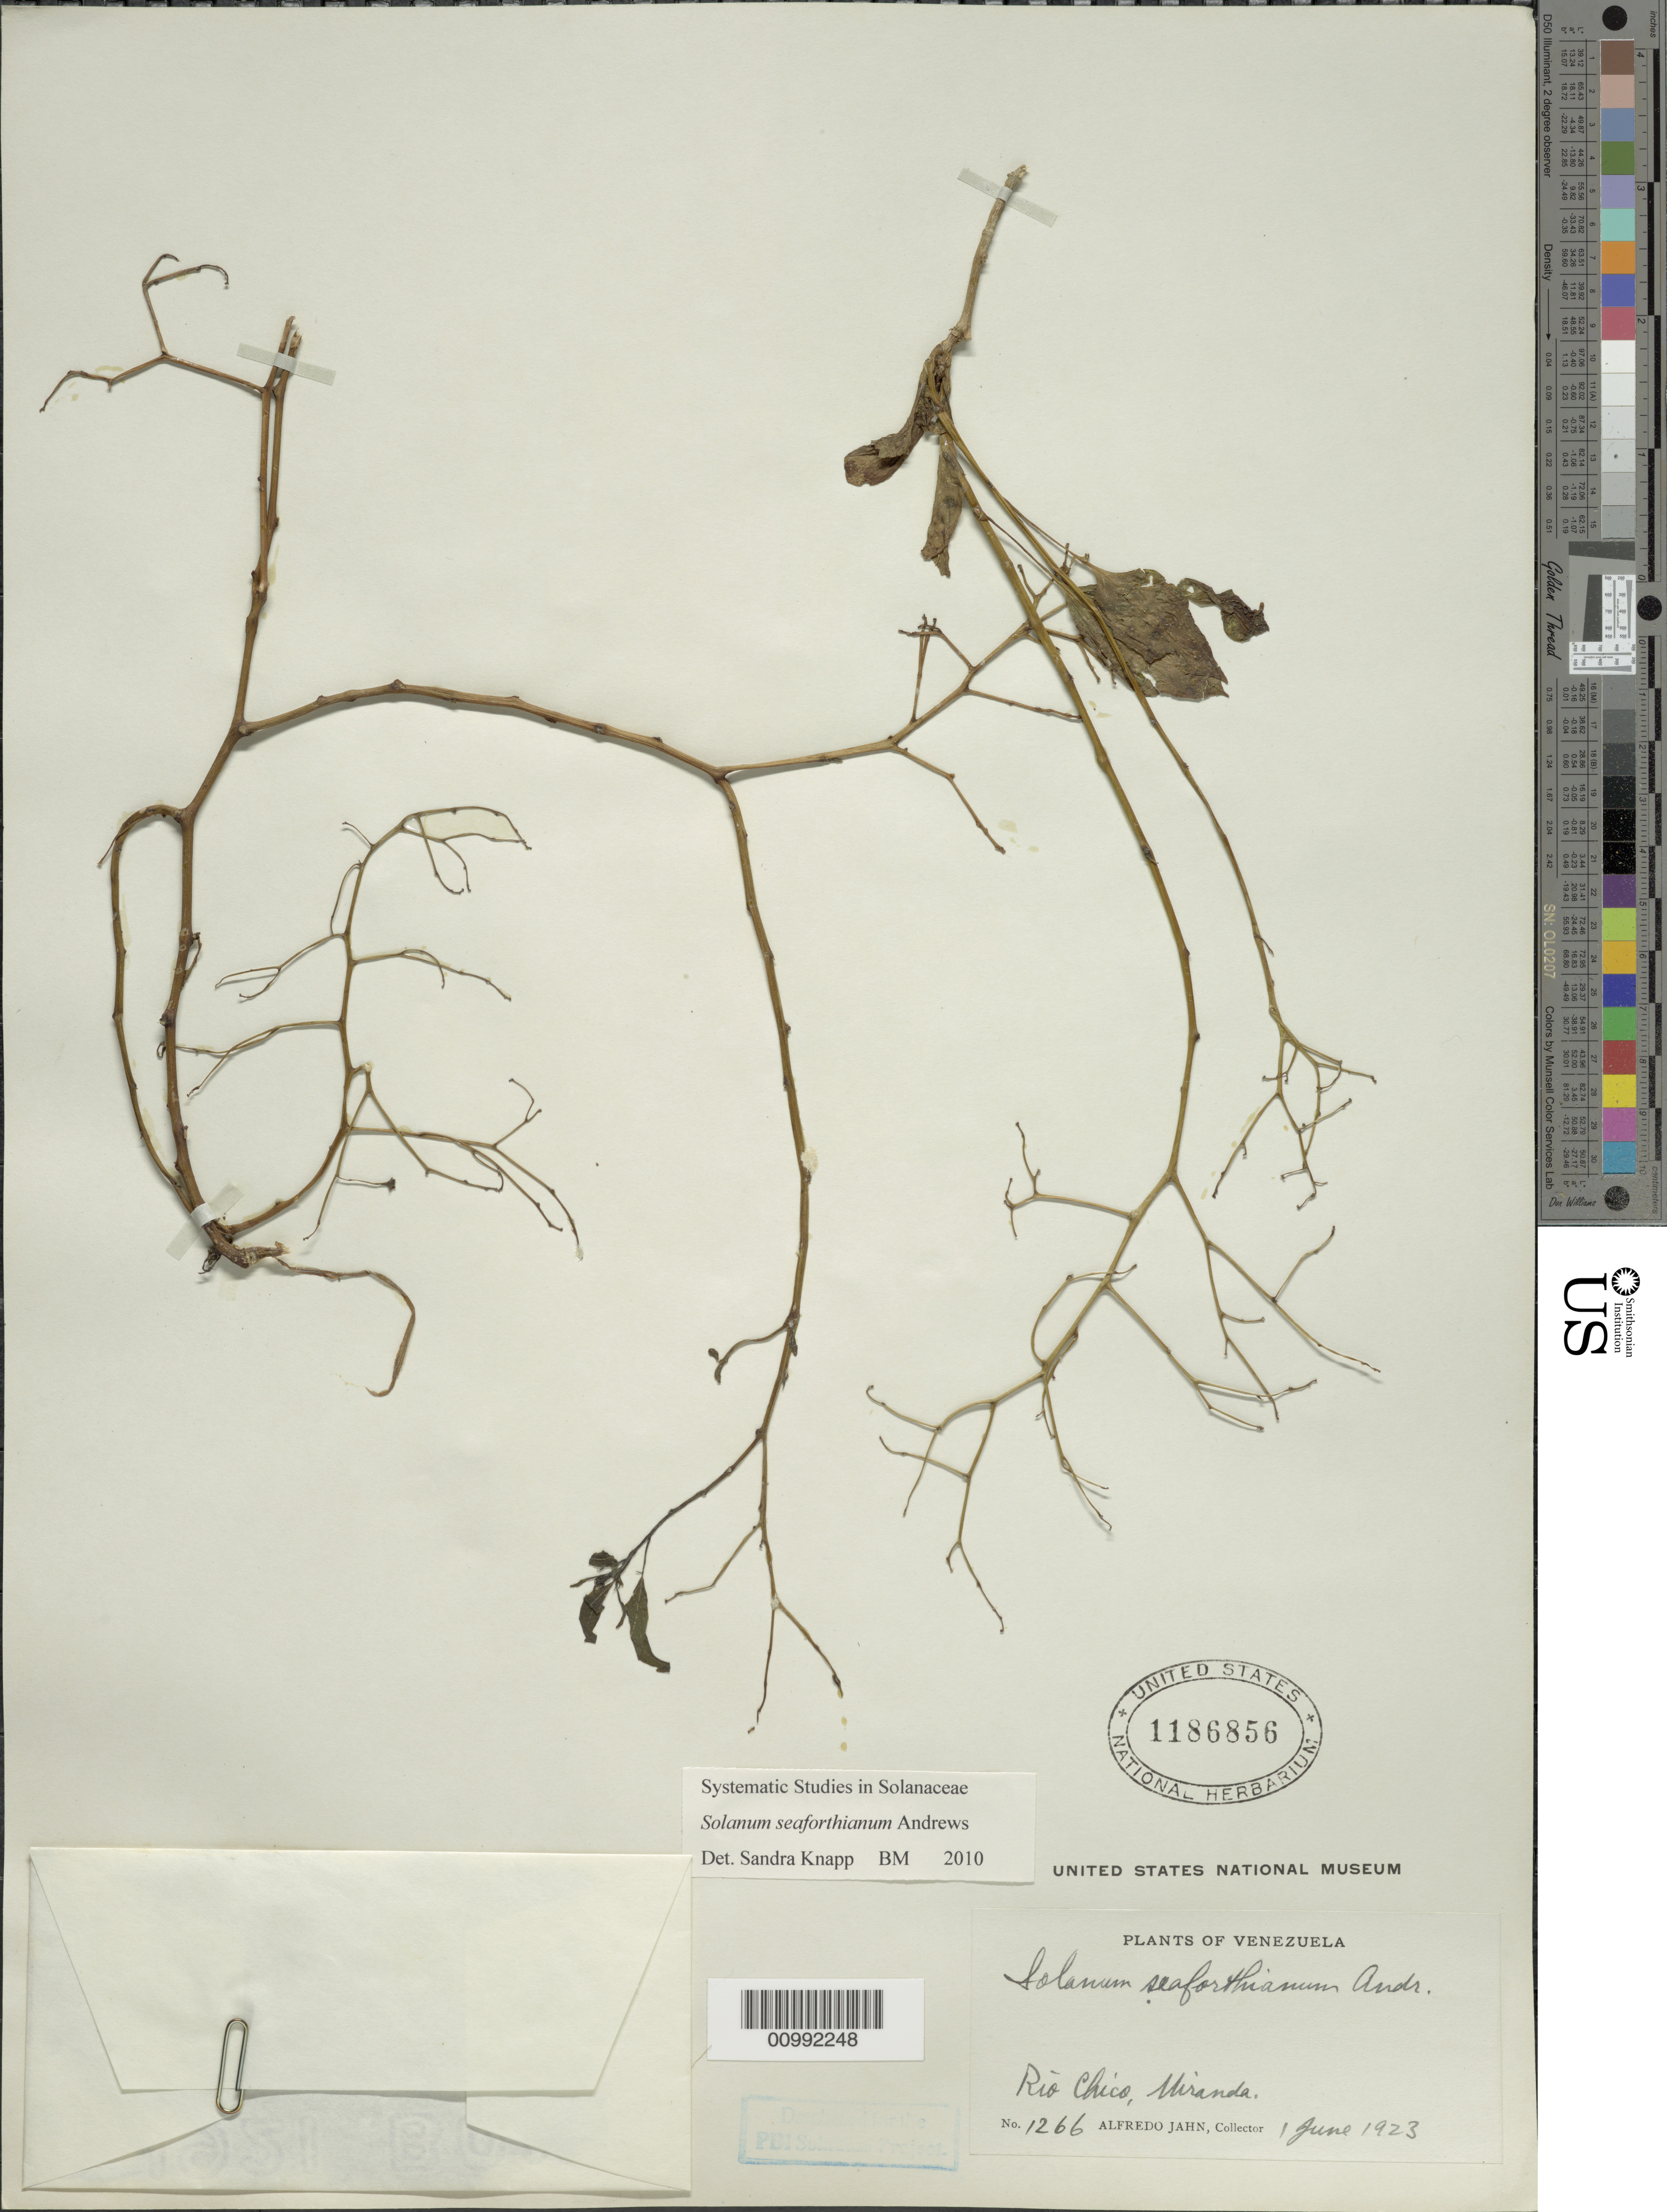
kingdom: Plantae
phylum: Tracheophyta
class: Magnoliopsida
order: Solanales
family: Solanaceae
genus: Solanum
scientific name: Solanum seaforthianum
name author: Andrews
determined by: Knapp, S. D.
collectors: A. Jahn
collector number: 1266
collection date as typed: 1 Jun 1923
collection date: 1923-06-01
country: Venezuela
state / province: Miranda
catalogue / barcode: US 1186856